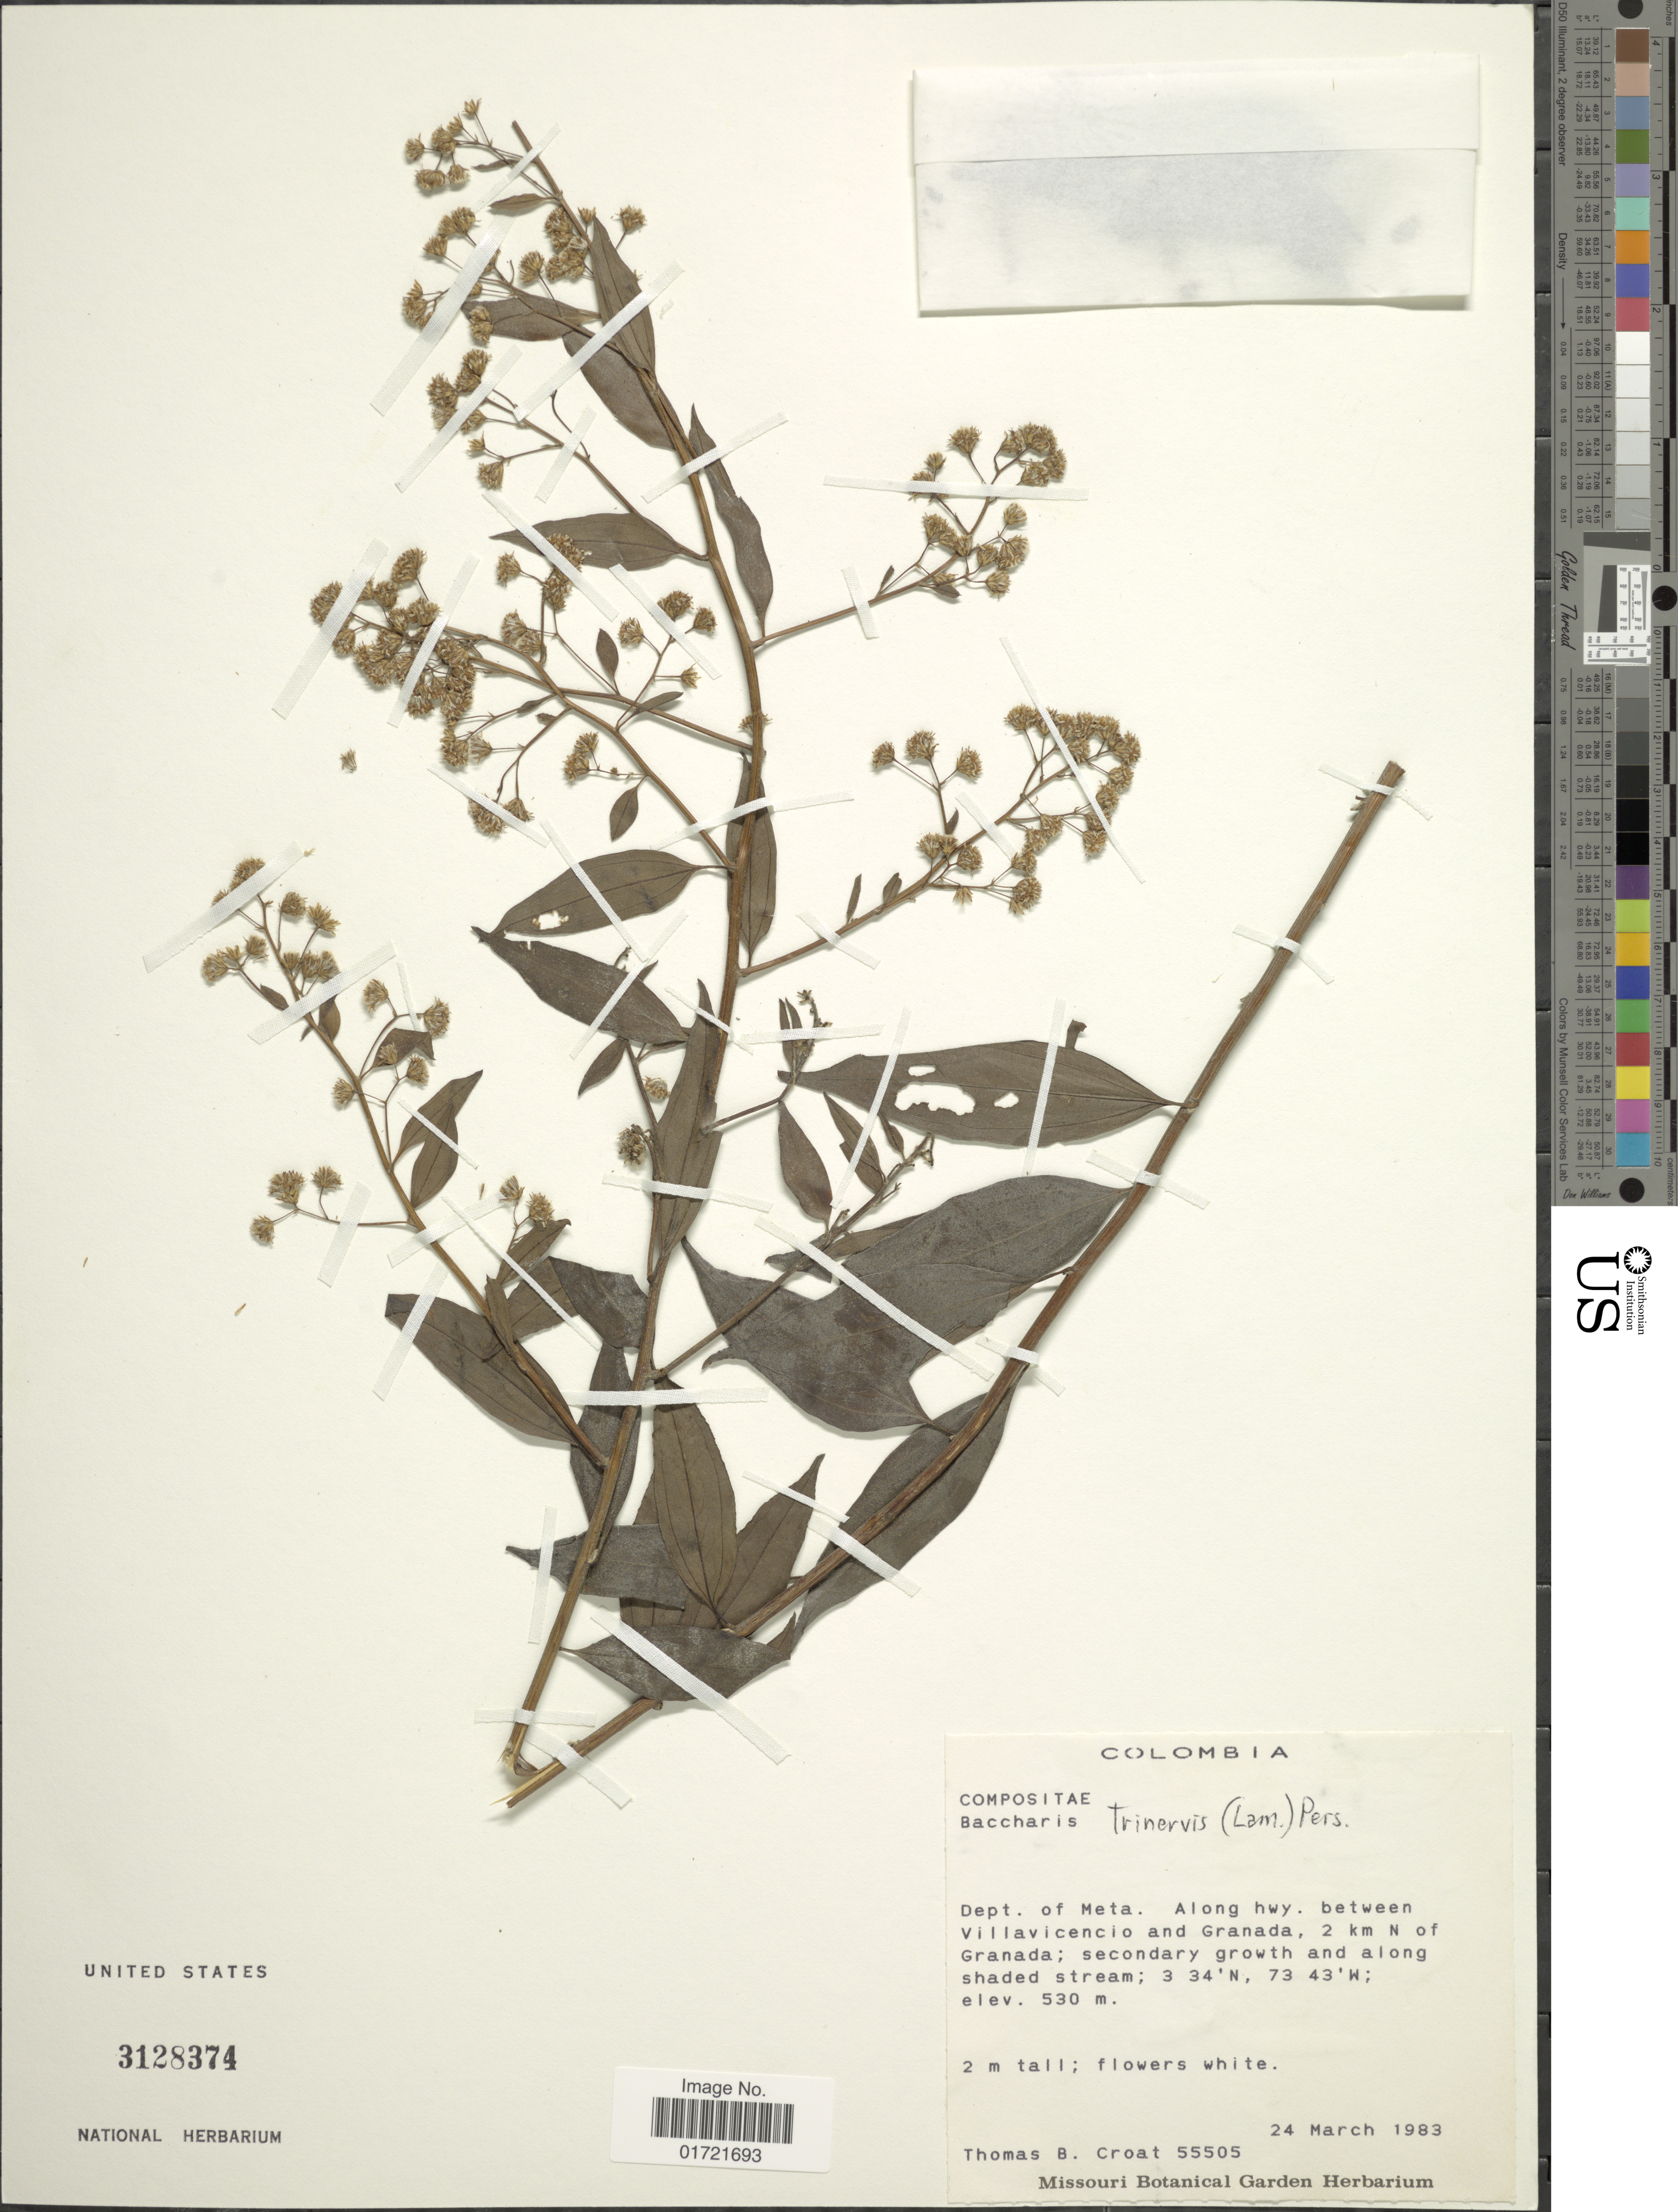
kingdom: Plantae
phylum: Tracheophyta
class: Magnoliopsida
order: Asterales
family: Asteraceae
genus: Baccharis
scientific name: Baccharis trinervis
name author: (Lam.) Pers.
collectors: T. B. Croat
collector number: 55505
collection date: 1983-03-24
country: Colombia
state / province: Meta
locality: Dept. of Meta: Along Hwy. between Villavicencio and Granada, 2 km N of Granada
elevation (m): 530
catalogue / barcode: US 3128374